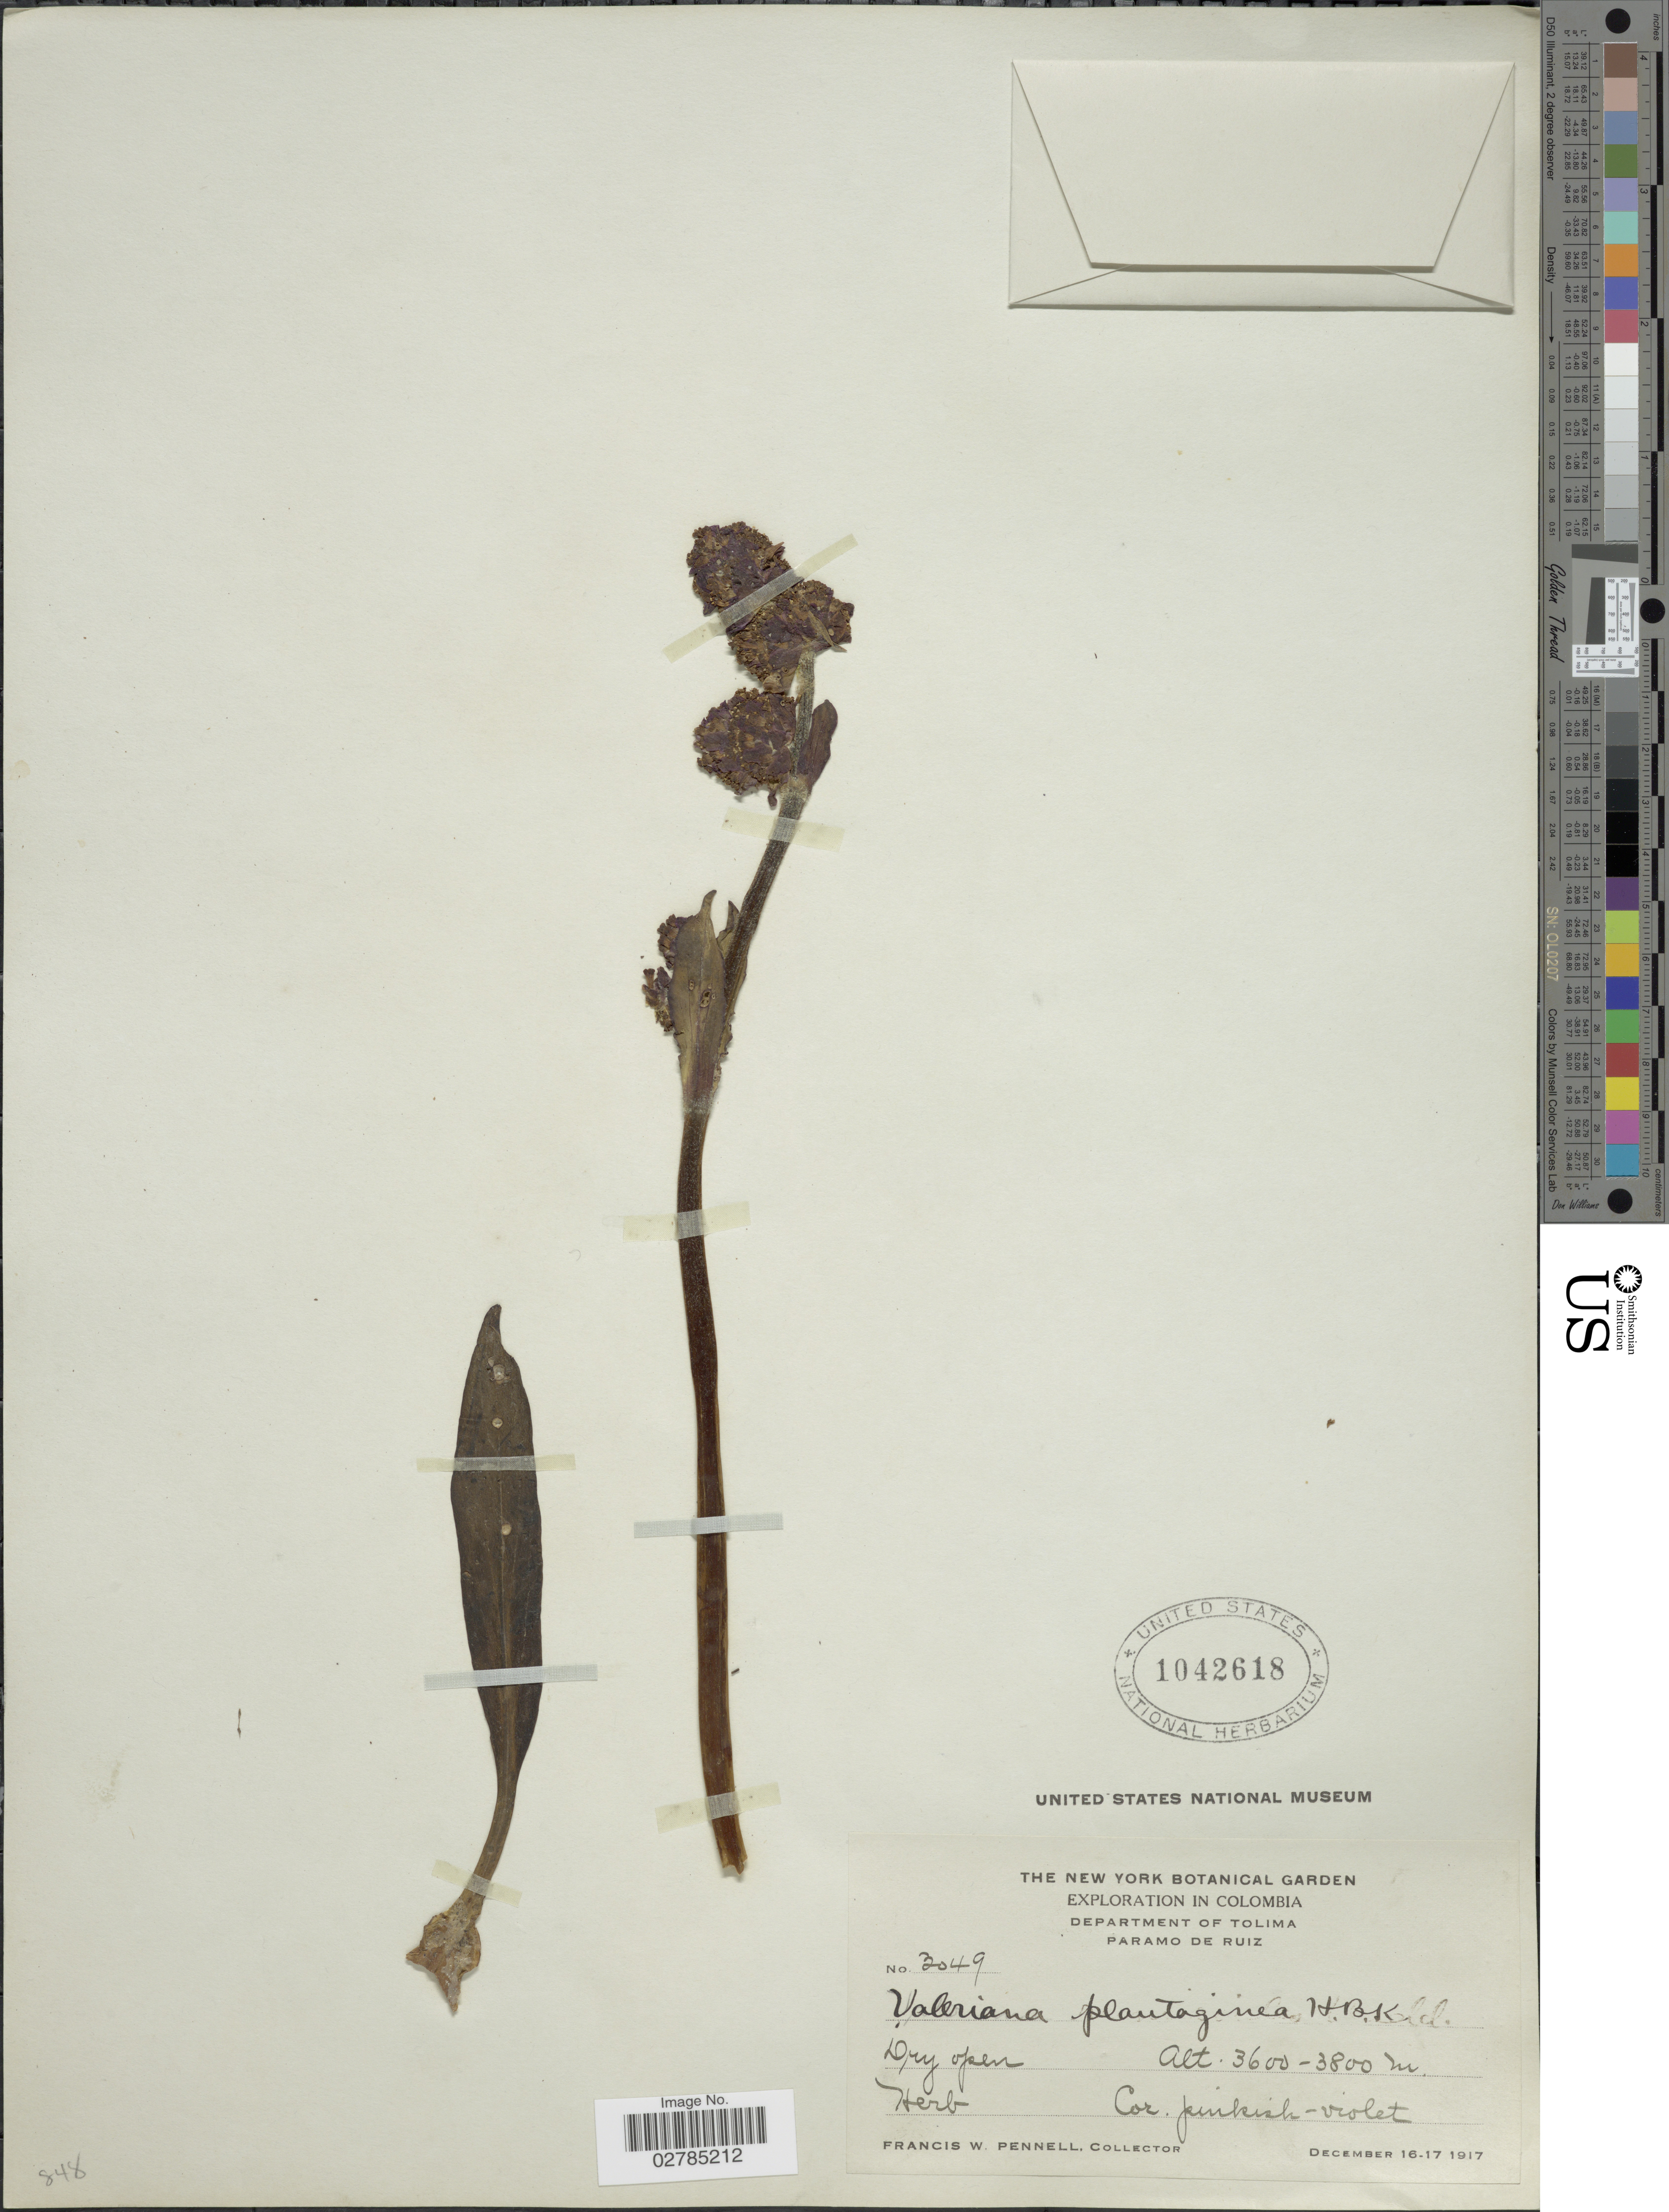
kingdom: Plantae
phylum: Tracheophyta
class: Magnoliopsida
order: Dipsacales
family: Caprifoliaceae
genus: Valeriana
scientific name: Valeriana plantaginea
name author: Kunth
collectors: F. W. Pennell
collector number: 3049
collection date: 1917-12-16/1917-12-17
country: Colombia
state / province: Tolima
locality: Department of Tolima. Paramo de Ruiz.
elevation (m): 3600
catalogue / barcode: US 1042618